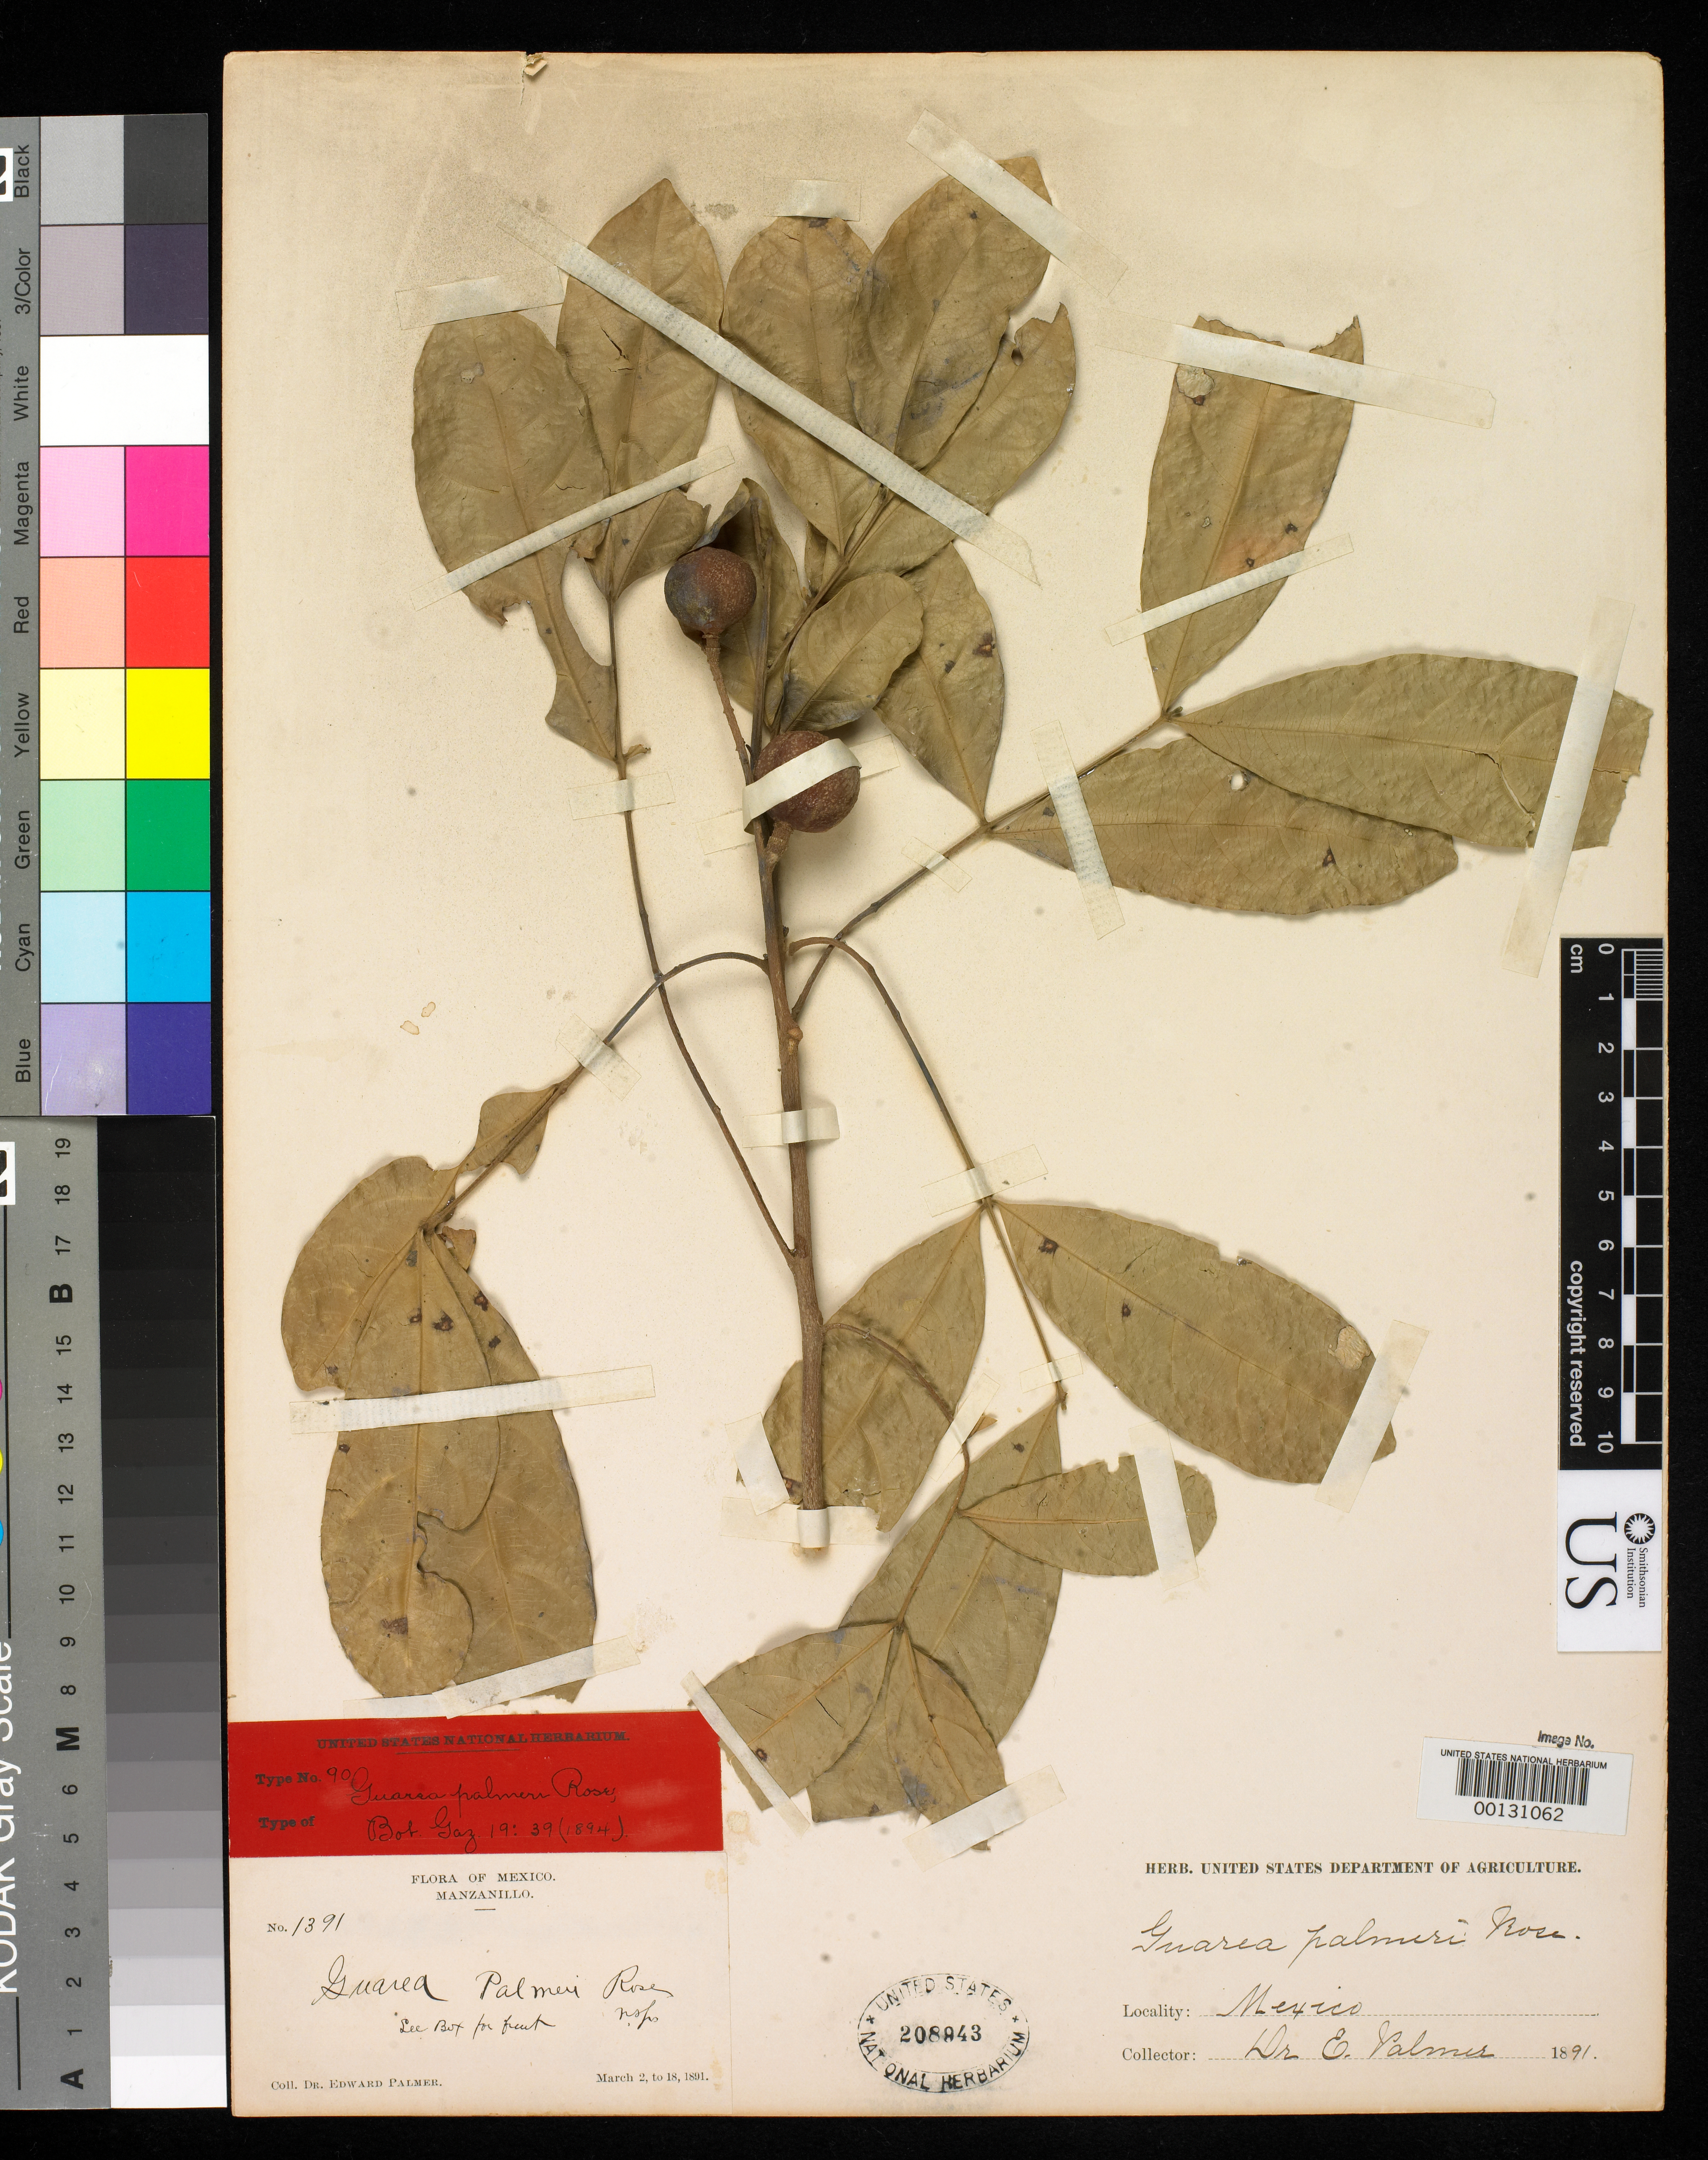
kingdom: Plantae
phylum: Tracheophyta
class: Magnoliopsida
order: Sapindales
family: Meliaceae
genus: Guarea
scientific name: Guarea palmeri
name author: Rose ex C. DC.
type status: Isotype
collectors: E. Palmer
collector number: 1391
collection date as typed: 02 Mar 1891 to 18 Mar 1891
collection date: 1891-03-02/1891-03-18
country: Mexico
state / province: Colima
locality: Manzanillo.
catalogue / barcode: US 208943